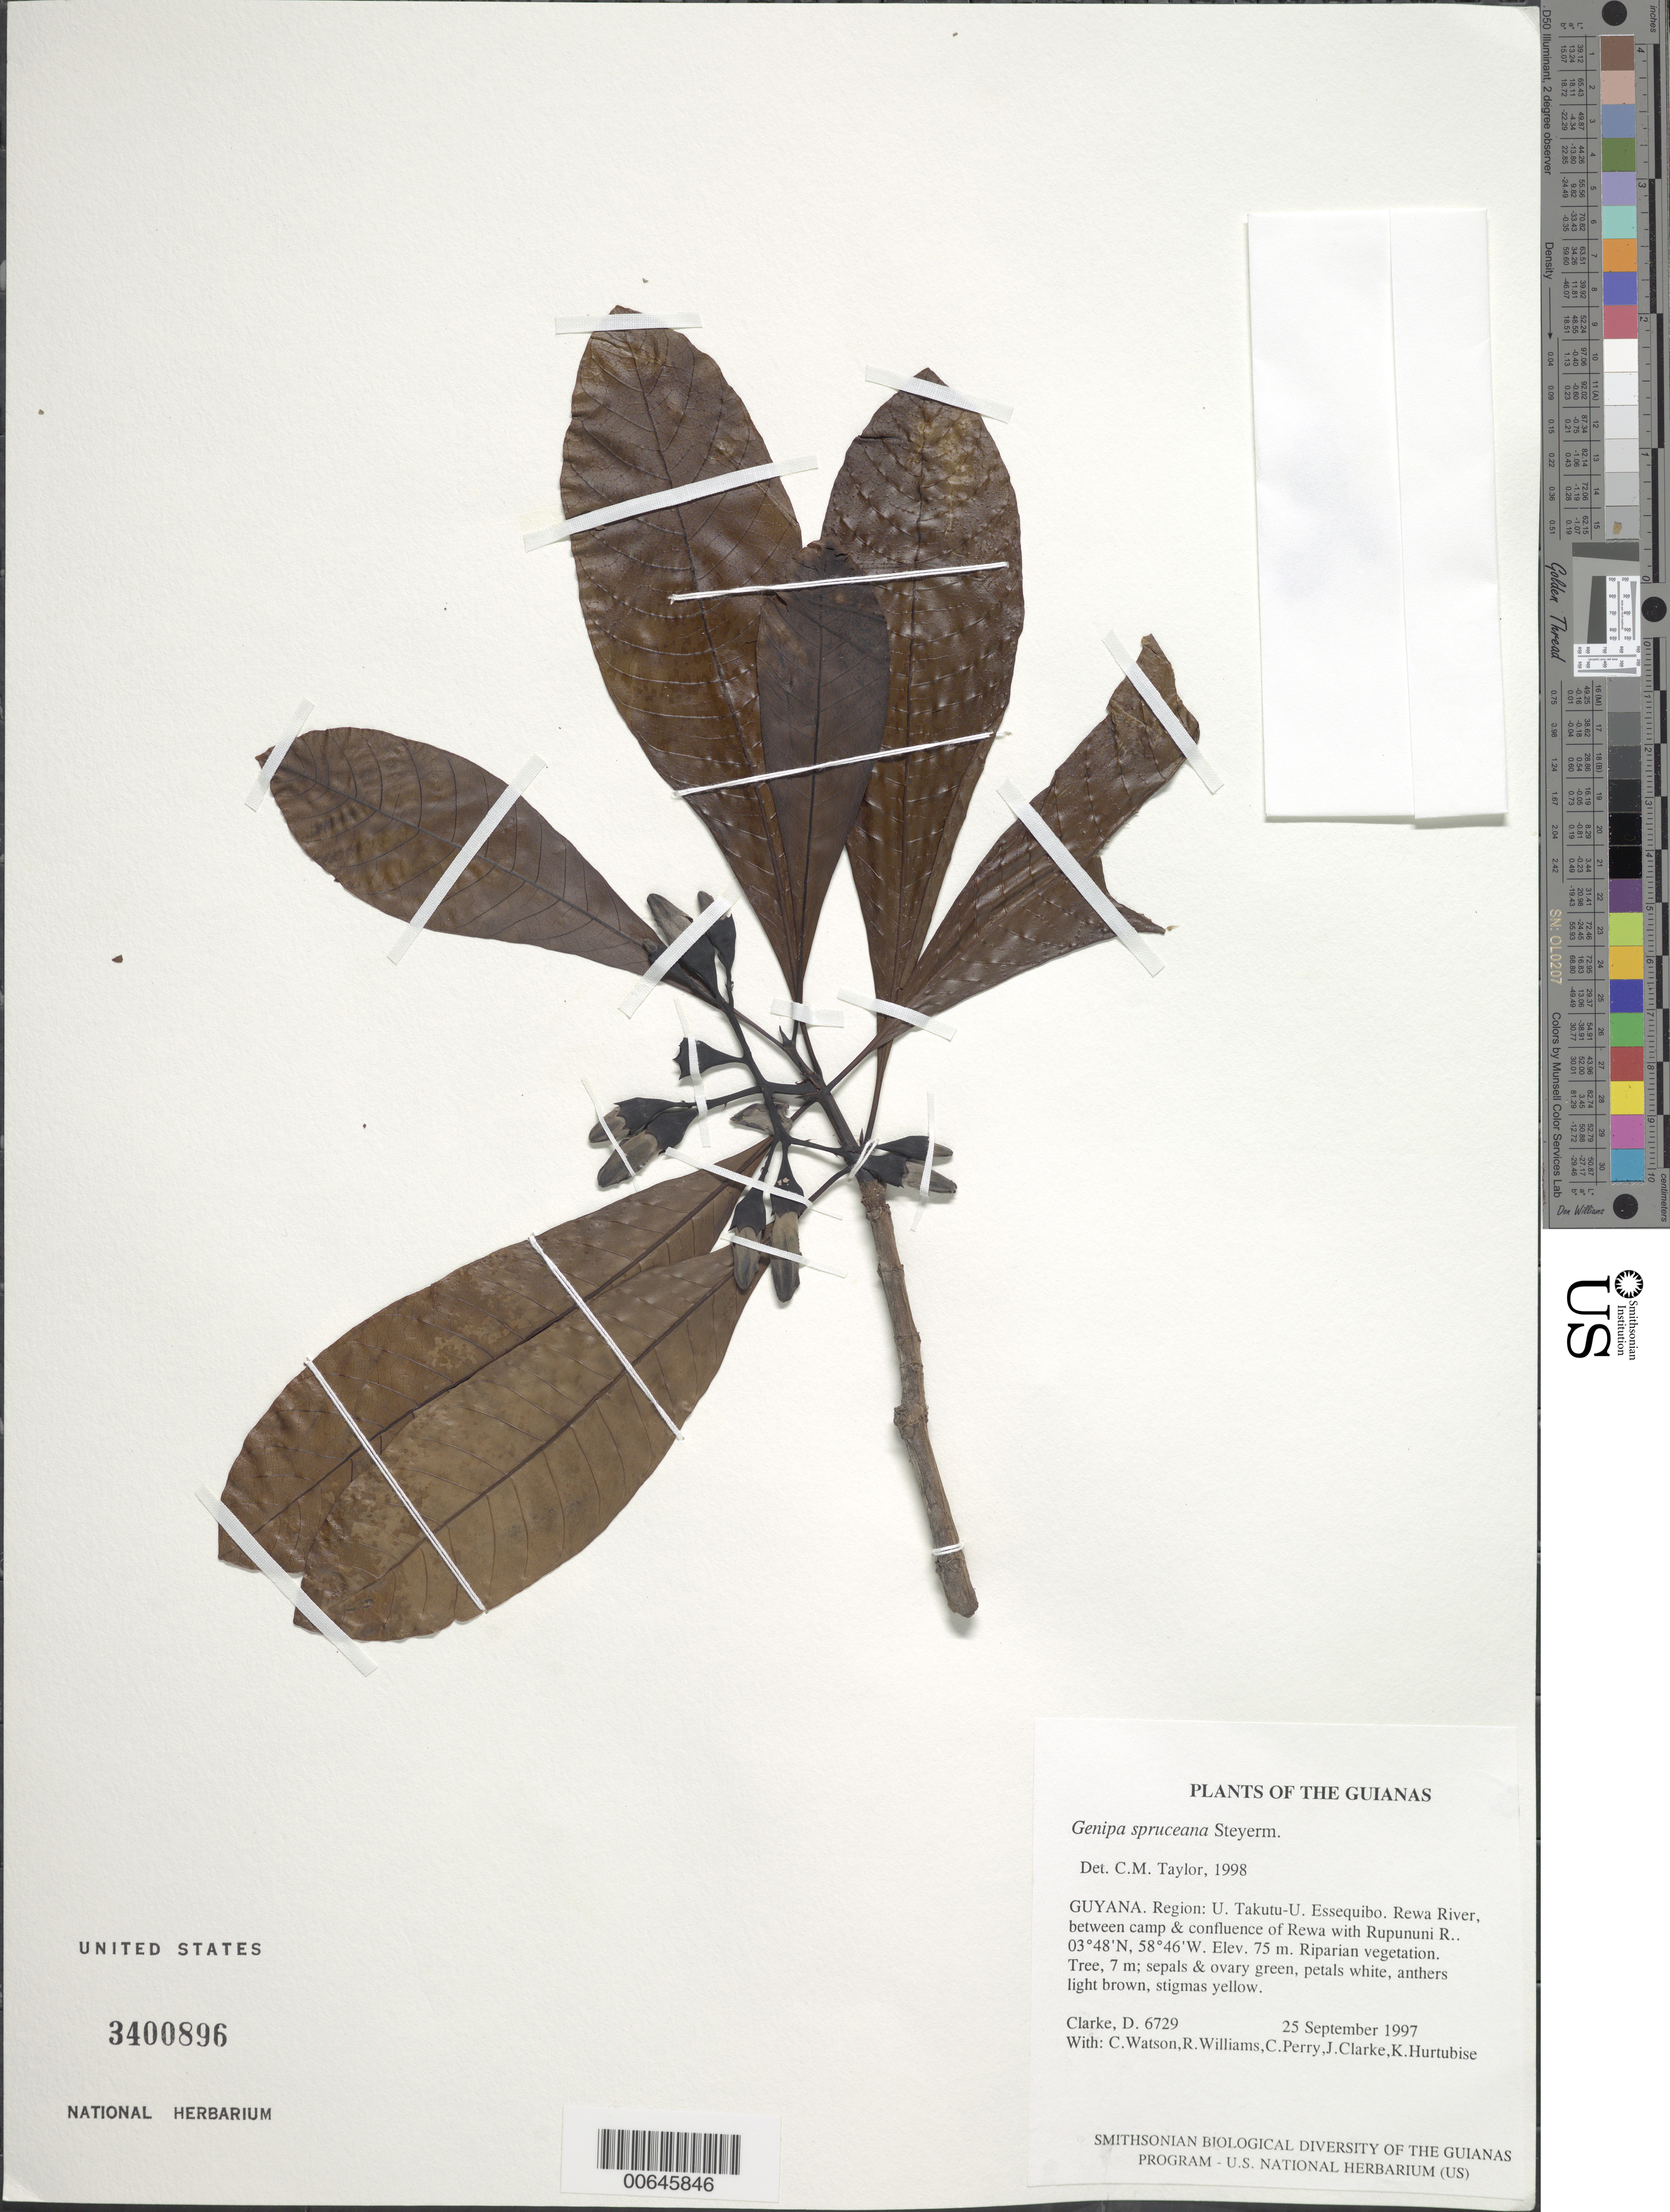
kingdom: Plantae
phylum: Tracheophyta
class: Magnoliopsida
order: Gentianales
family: Rubiaceae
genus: Genipa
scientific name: Genipa spruceana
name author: Steyerm.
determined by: Taylor, Charlotte M.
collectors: H. D. Clarke, C. Watson, R. Williams, C. Perry, J. Clarke & K. Hurtubise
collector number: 6729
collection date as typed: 25 September 1997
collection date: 1997-09-25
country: Guyana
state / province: U. Takutu-U. Essequibo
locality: Rewa River, between camp & confluence of Rewa with Rupununi R.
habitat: Riparian vegetation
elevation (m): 75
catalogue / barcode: US 3400896